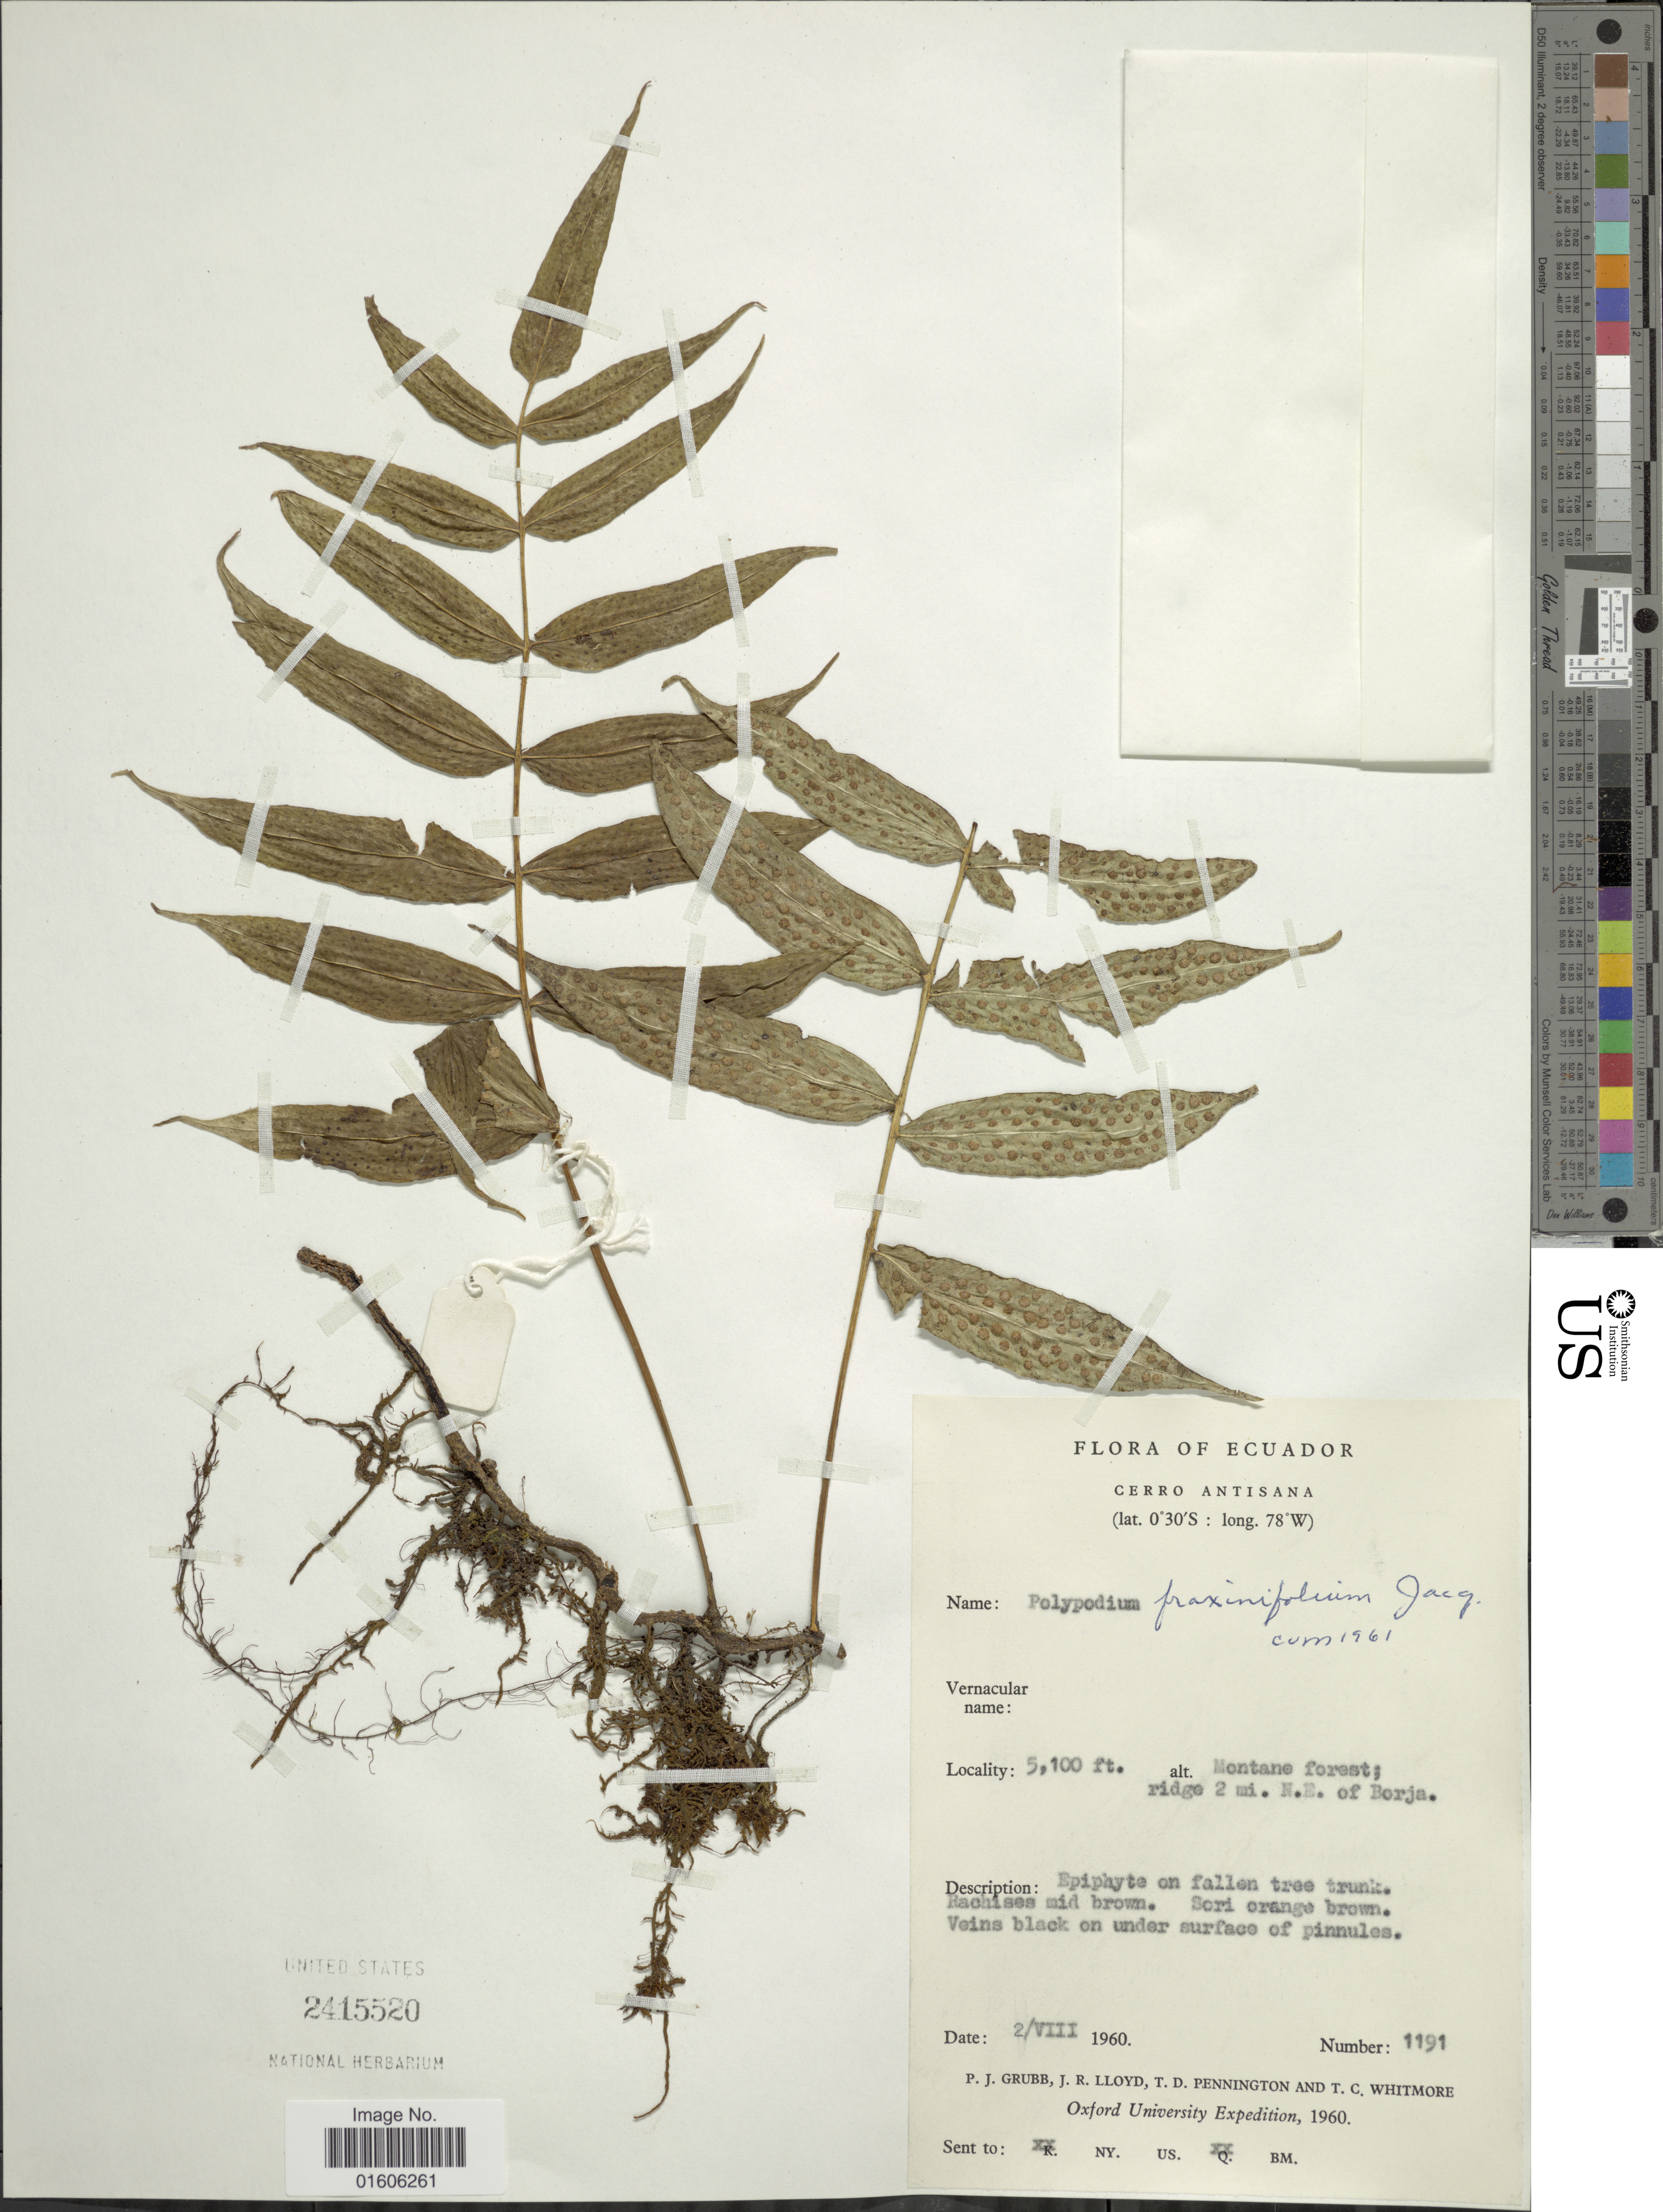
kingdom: Plantae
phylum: Tracheophyta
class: Polypodiopsida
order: Polypodiales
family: Polypodiaceae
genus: Serpocaulon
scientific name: Serpocaulon fraxinifolium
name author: (Jacq.) A.R. Sm.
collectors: P. J. Grubb, J. R. Lloyd, T. D. Pennington & T. C. Whitmore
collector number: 1191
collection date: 1960-08-02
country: Ecuador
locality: Cerro Antisana. Montane forest; ridge 2 mi. N.E. of Borja.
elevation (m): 1554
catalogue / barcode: US 2415520